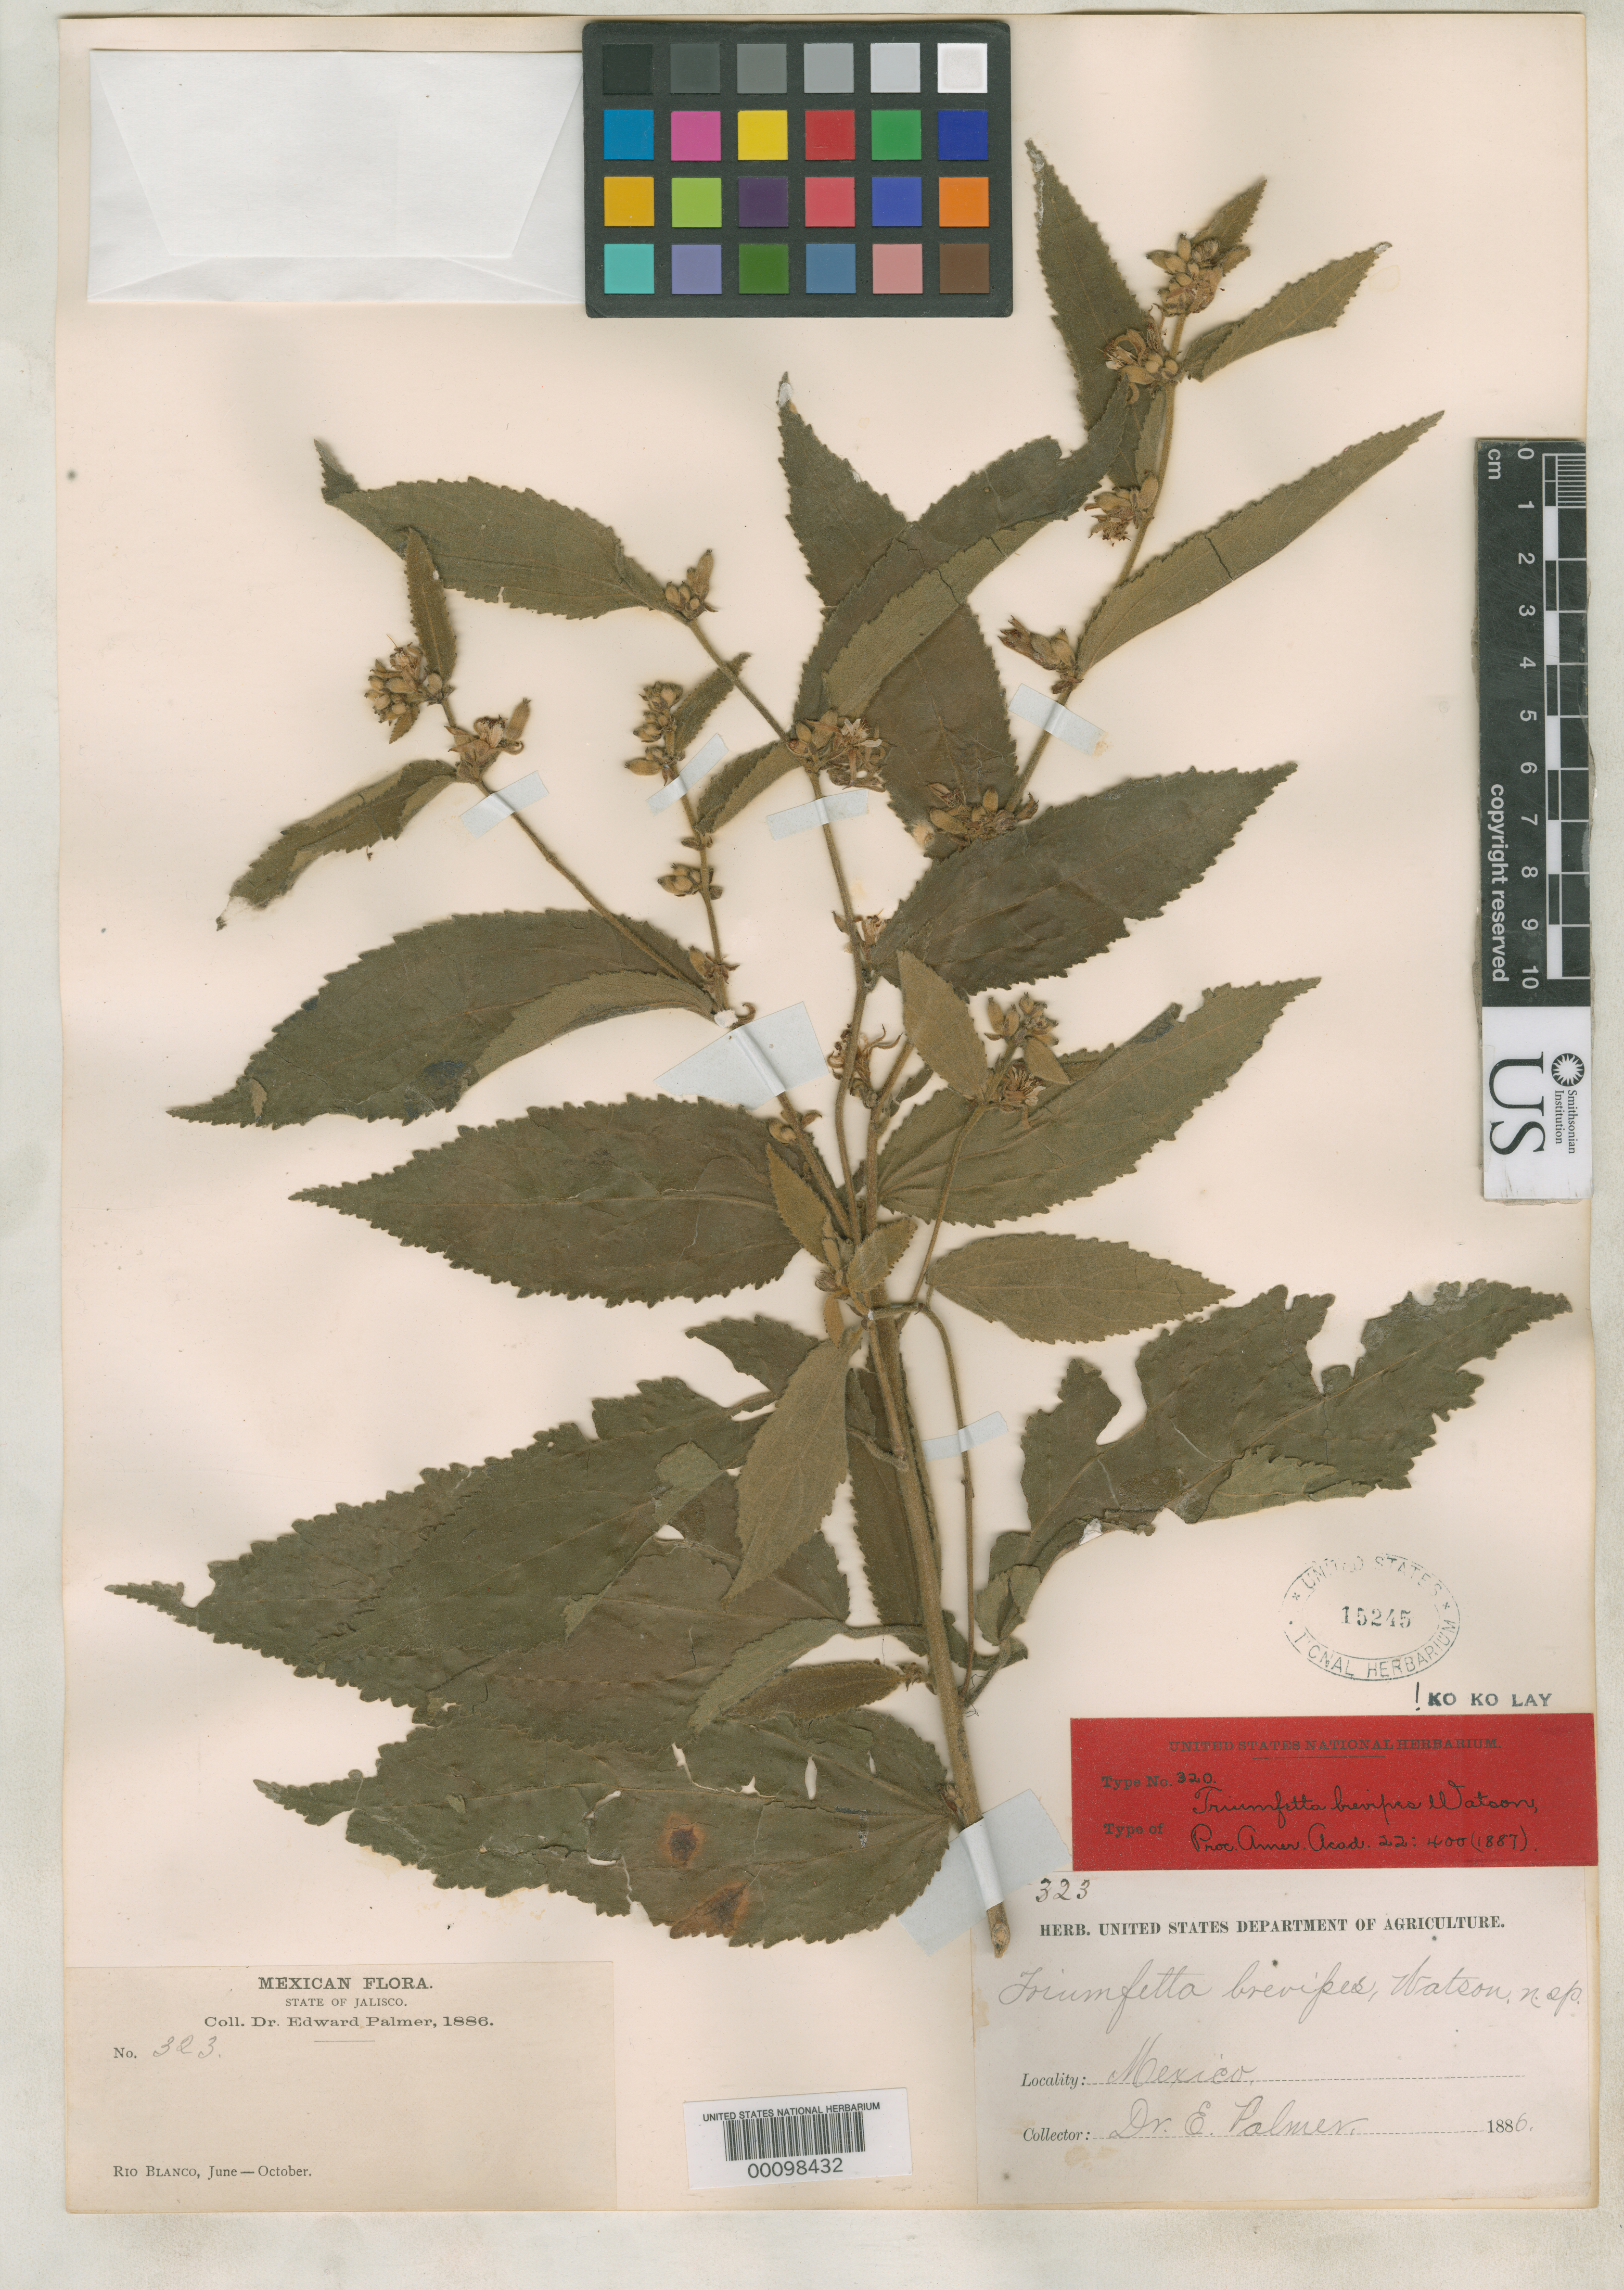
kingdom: Plantae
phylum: Tracheophyta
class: Magnoliopsida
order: Malvales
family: Malvaceae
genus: Triumfetta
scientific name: Triumfetta brevipes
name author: S. Watson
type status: Type Collection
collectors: E. Palmer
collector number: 323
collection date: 1886-06/1886-10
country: Mexico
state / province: Jalisco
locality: Rio Blanco.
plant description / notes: Protologue, "Rio Blanco, in shaded ravines; August. (323)".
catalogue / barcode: US 15245